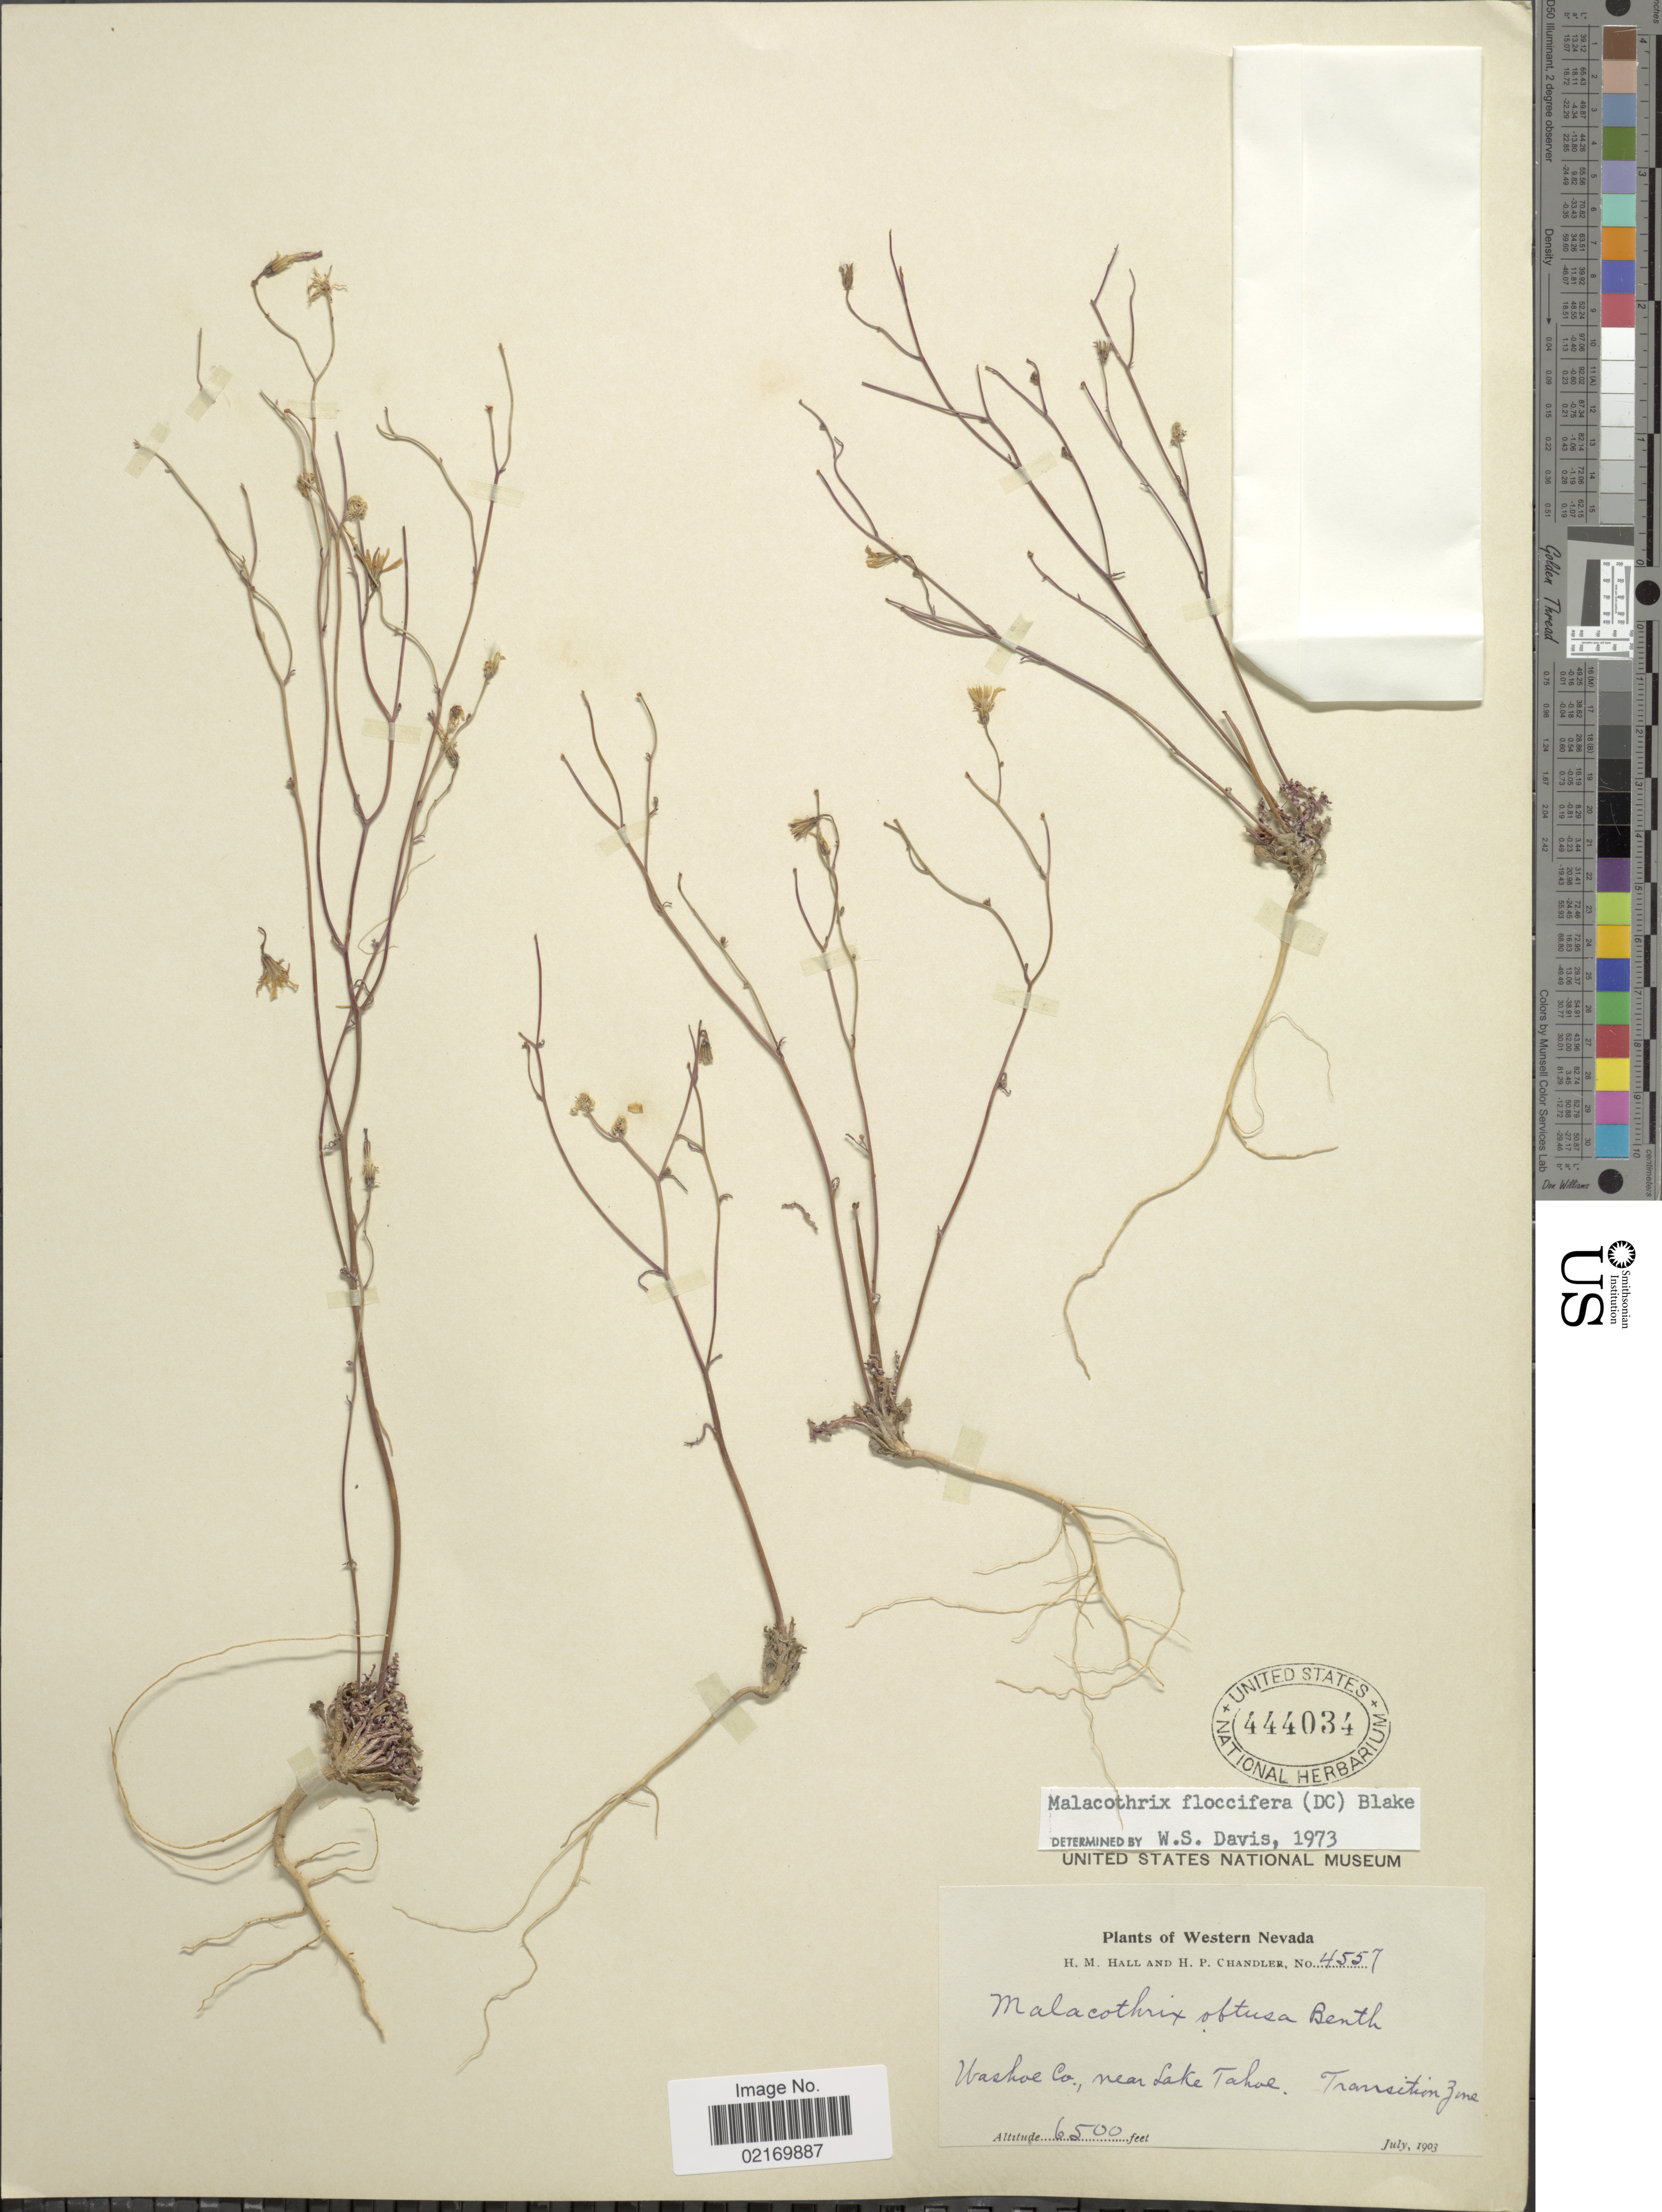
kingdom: Plantae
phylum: Tracheophyta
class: Magnoliopsida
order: Asterales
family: Asteraceae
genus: Malacothrix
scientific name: Malacothrix floccifera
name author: (DC.) S.F. Blake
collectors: H. M. Hall & H. Chandler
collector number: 4557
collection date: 1903-07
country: United States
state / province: Nevada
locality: Western Nevada, Washoe Co., near Lake Tahoe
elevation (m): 1981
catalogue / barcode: US 444034